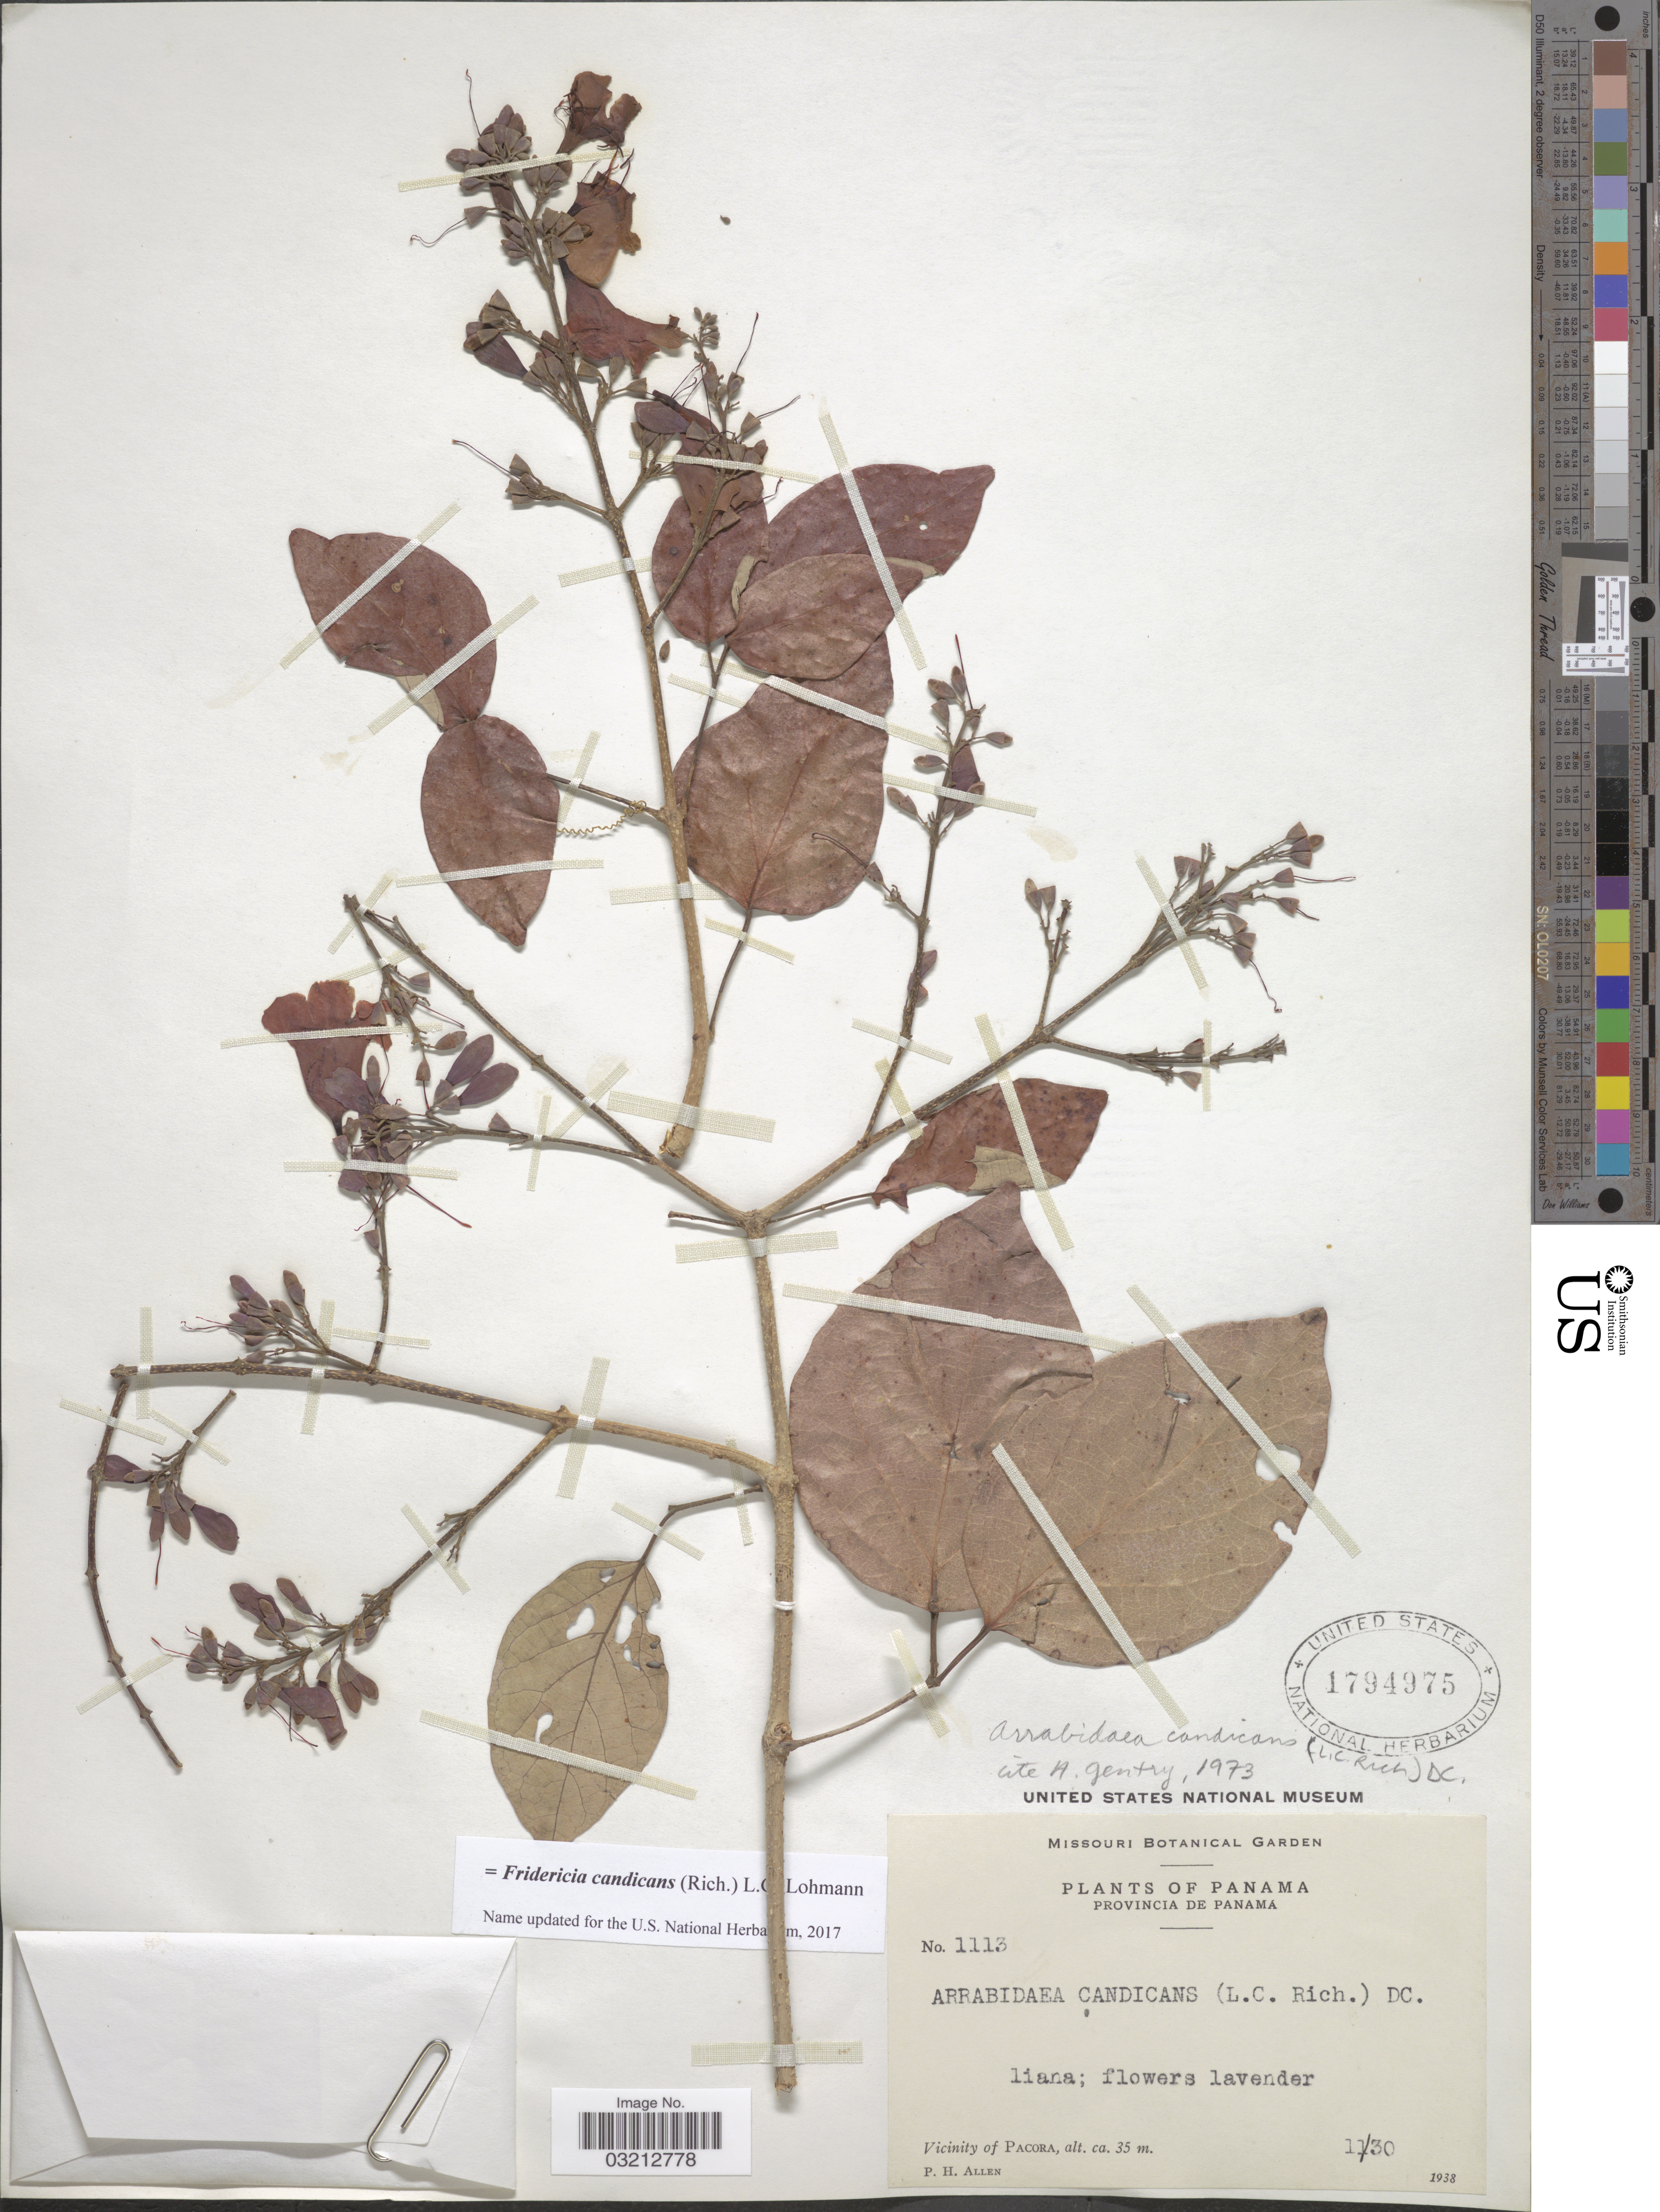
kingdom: Plantae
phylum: Tracheophyta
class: Magnoliopsida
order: Lamiales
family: Bignoniaceae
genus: Fridericia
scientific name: Fridericia candicans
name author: (Rich.) L.G. Lohmann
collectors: P. H. Allen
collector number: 1113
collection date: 1938-11-30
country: Panama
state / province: Panamá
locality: Vicinity of Pacora.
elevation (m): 35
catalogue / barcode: US 1794975